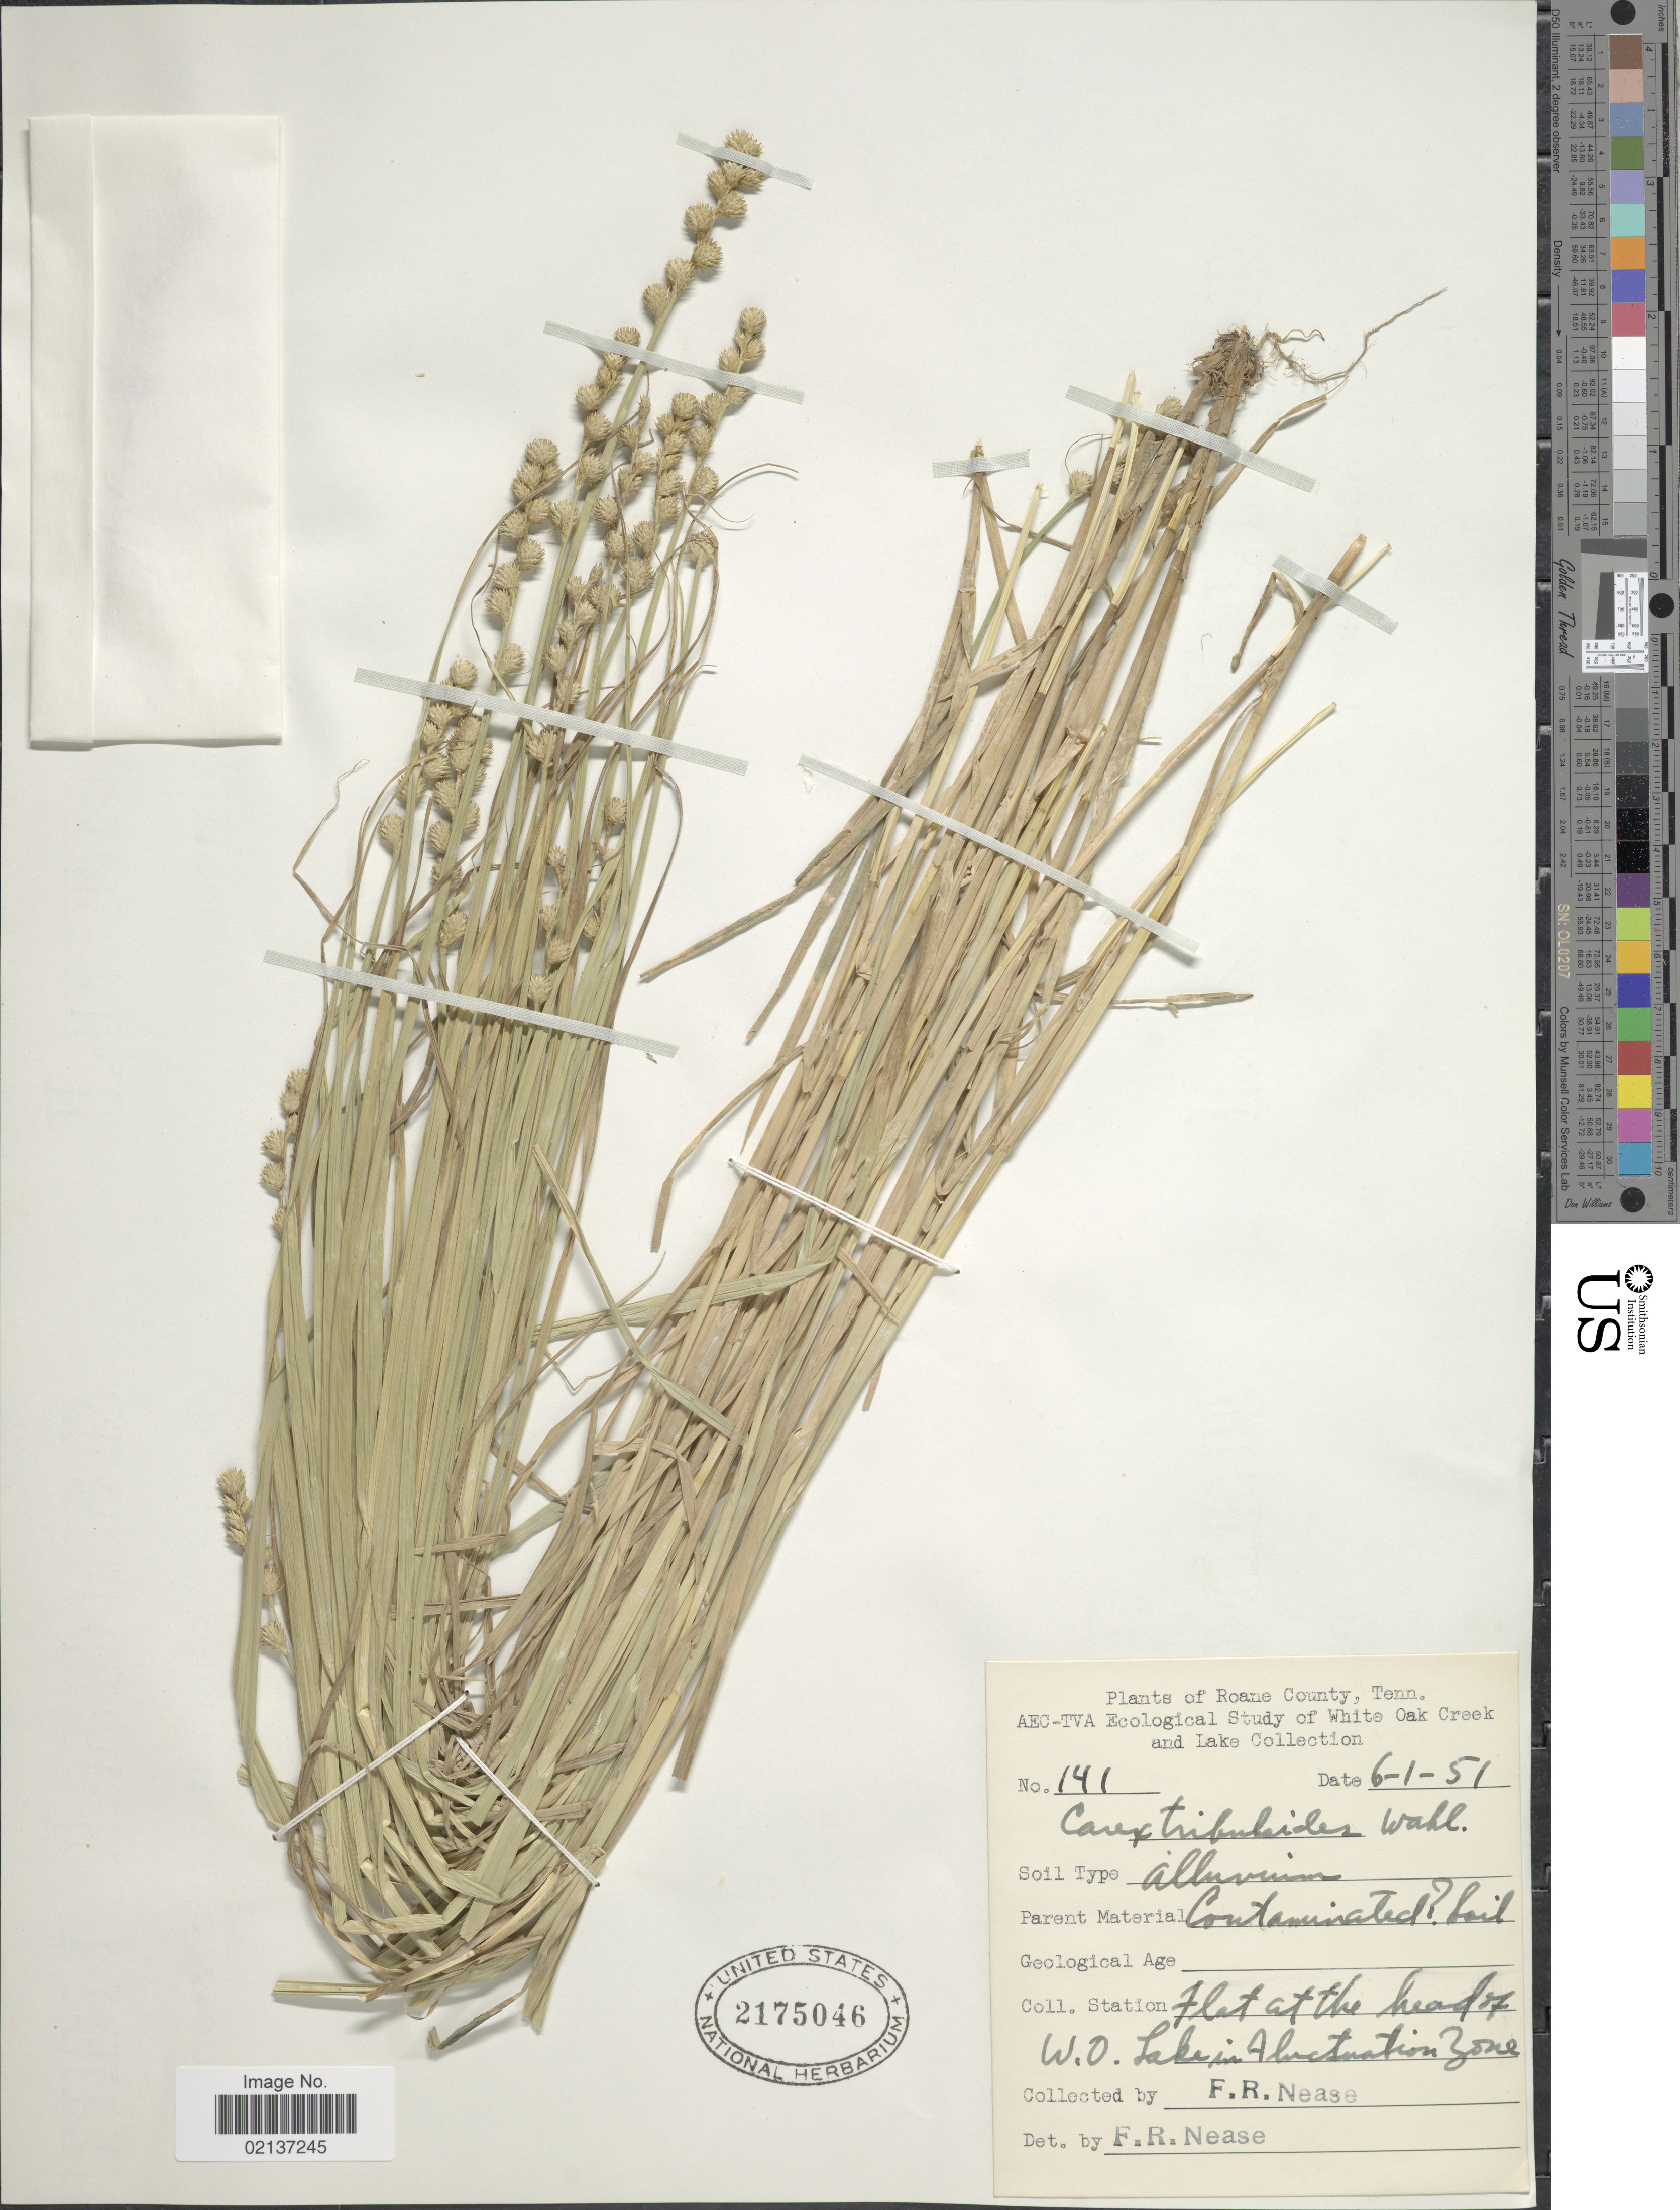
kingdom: Plantae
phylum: Tracheophyta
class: Liliopsida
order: Poales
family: Cyperaceae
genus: Carex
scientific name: Carex tribuloides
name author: Wahlenb.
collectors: F. Nease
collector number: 141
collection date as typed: Transcribed d/m/y: 1/6/51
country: United States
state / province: Tennessee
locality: Roane County, at the head of W.O. Lake in Fluctuation Zone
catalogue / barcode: US 2175046